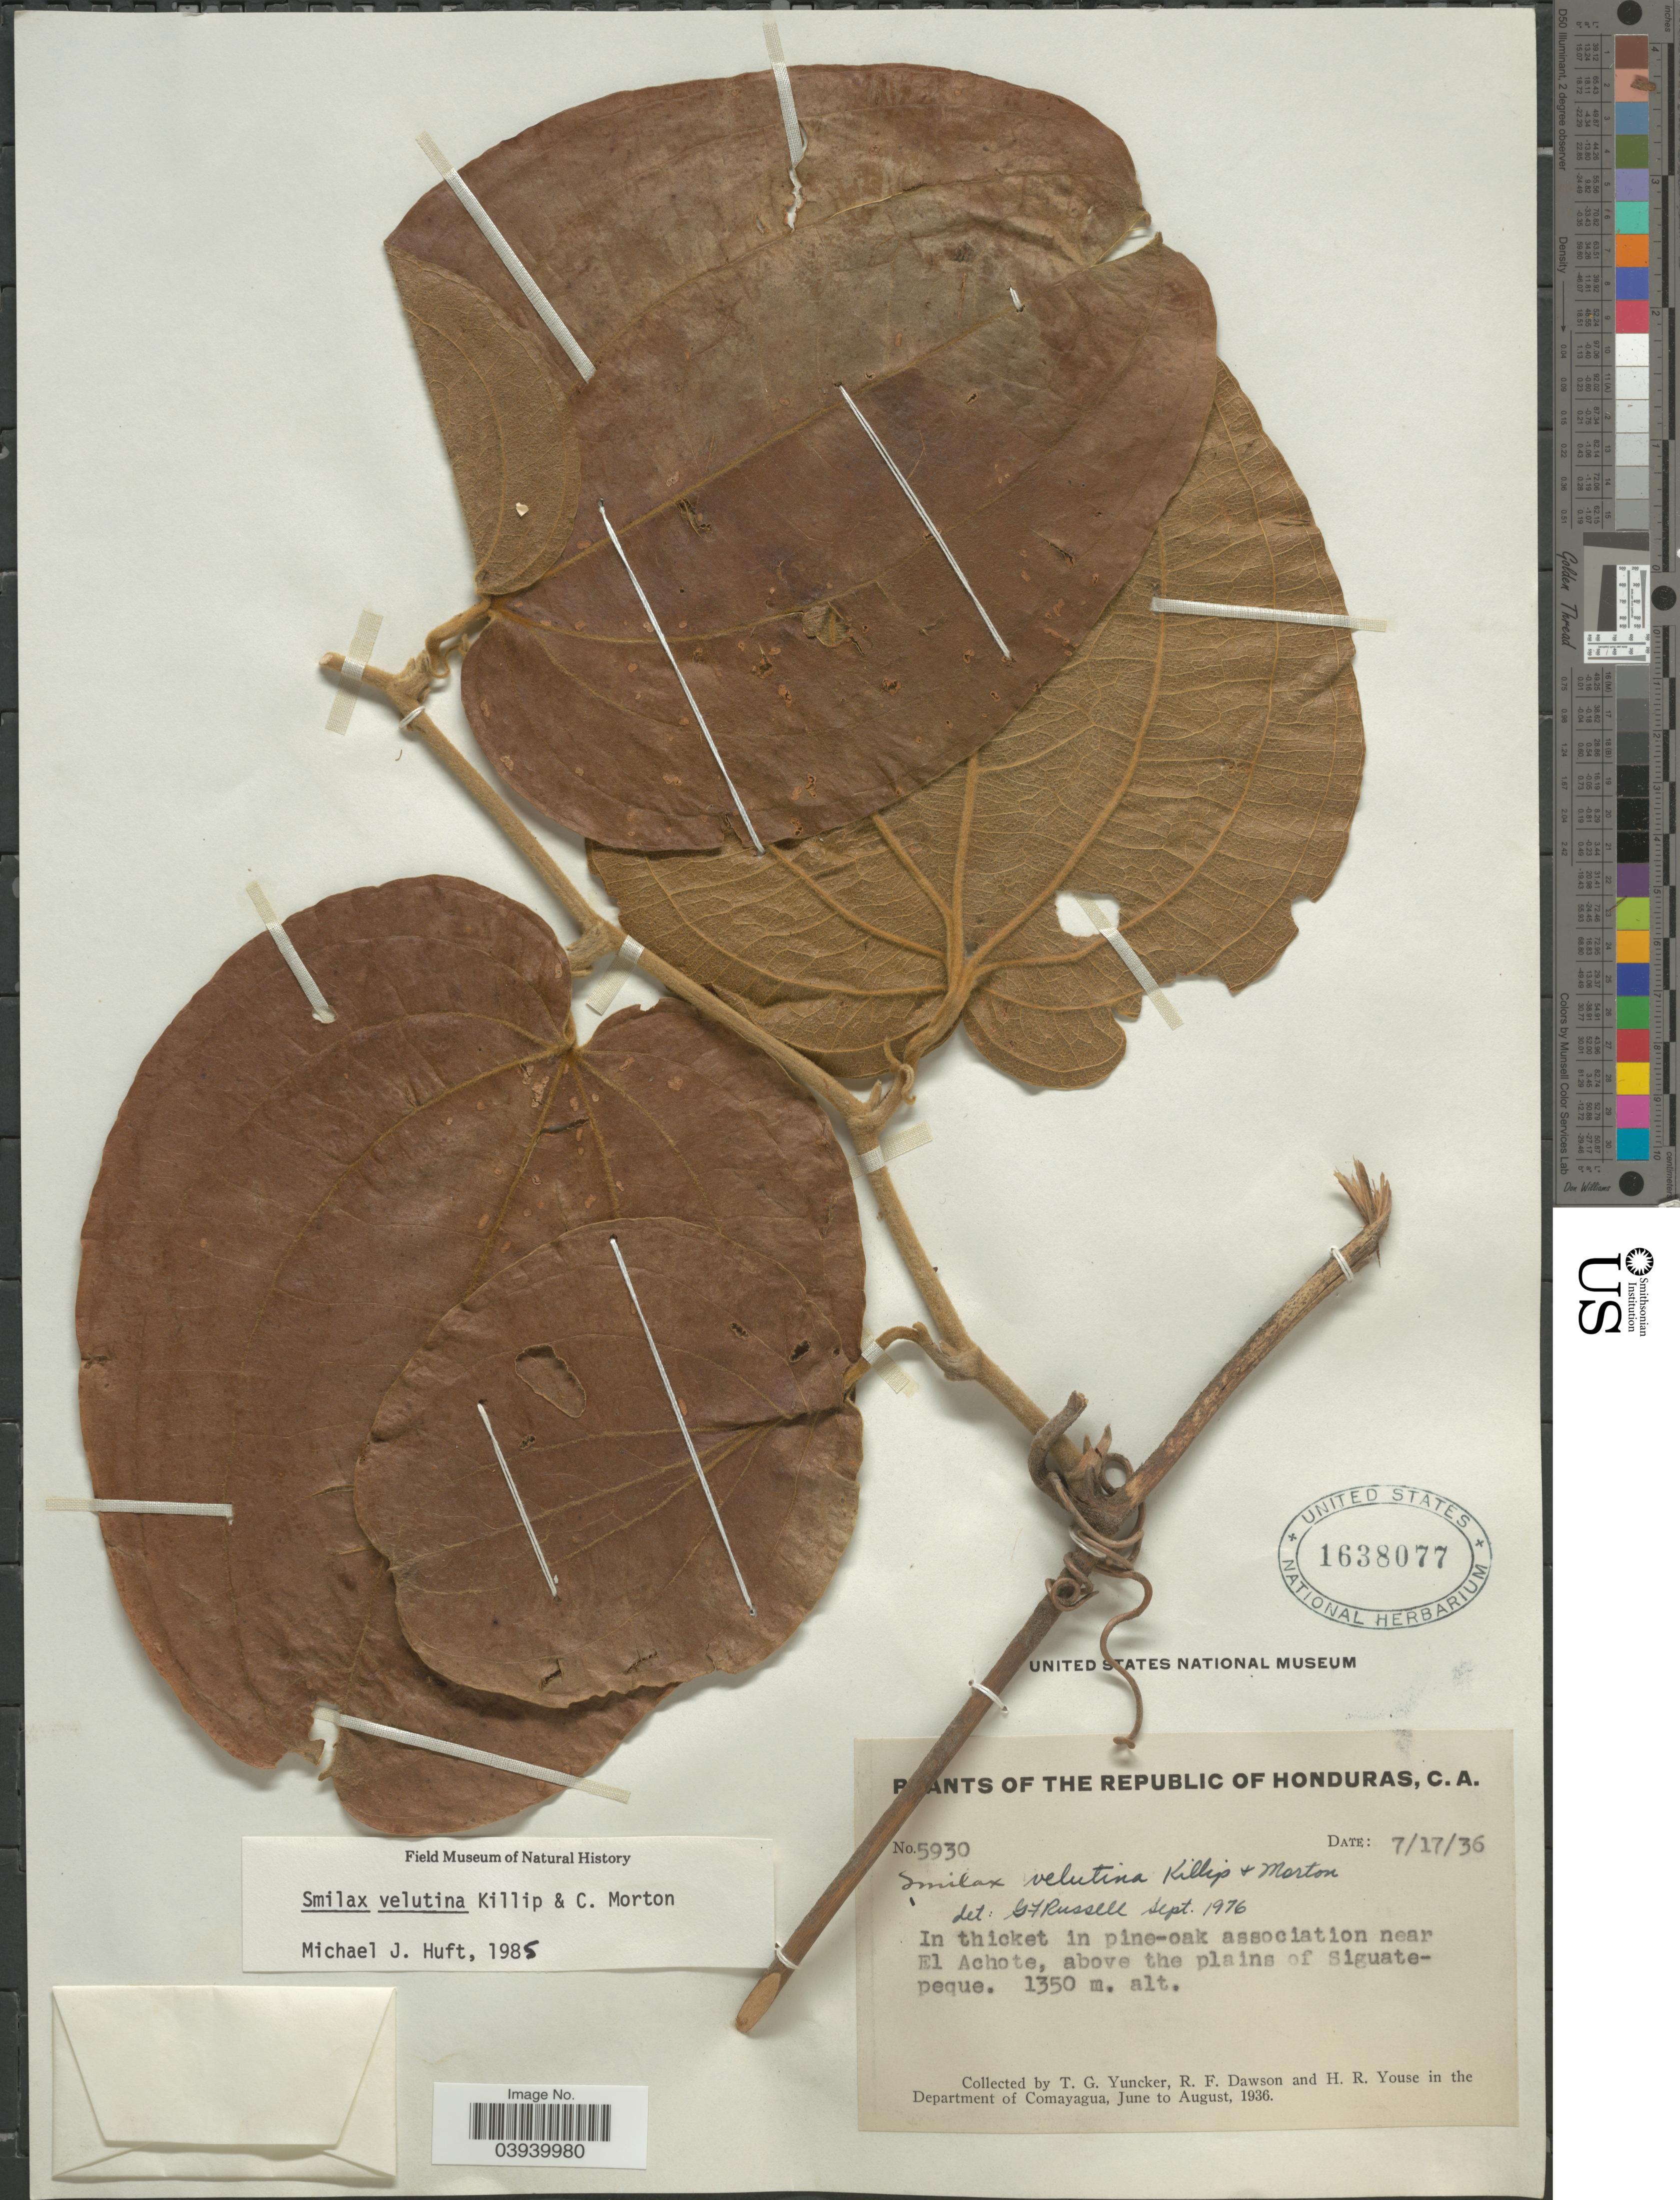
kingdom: Plantae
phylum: Tracheophyta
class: Liliopsida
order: Liliales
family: Smilacaceae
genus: Smilax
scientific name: Smilax velutina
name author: Killip & C.V. Morton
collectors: T. G. Yuncker, R. F. Dawson & H. Youse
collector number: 5930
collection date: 1936-07-17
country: Honduras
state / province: Comayagua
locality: In thicket in pine-oak association near El Achote, above the plains of Siguatepeque. In the Department of Comayagua.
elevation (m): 1350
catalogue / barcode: US 1638077